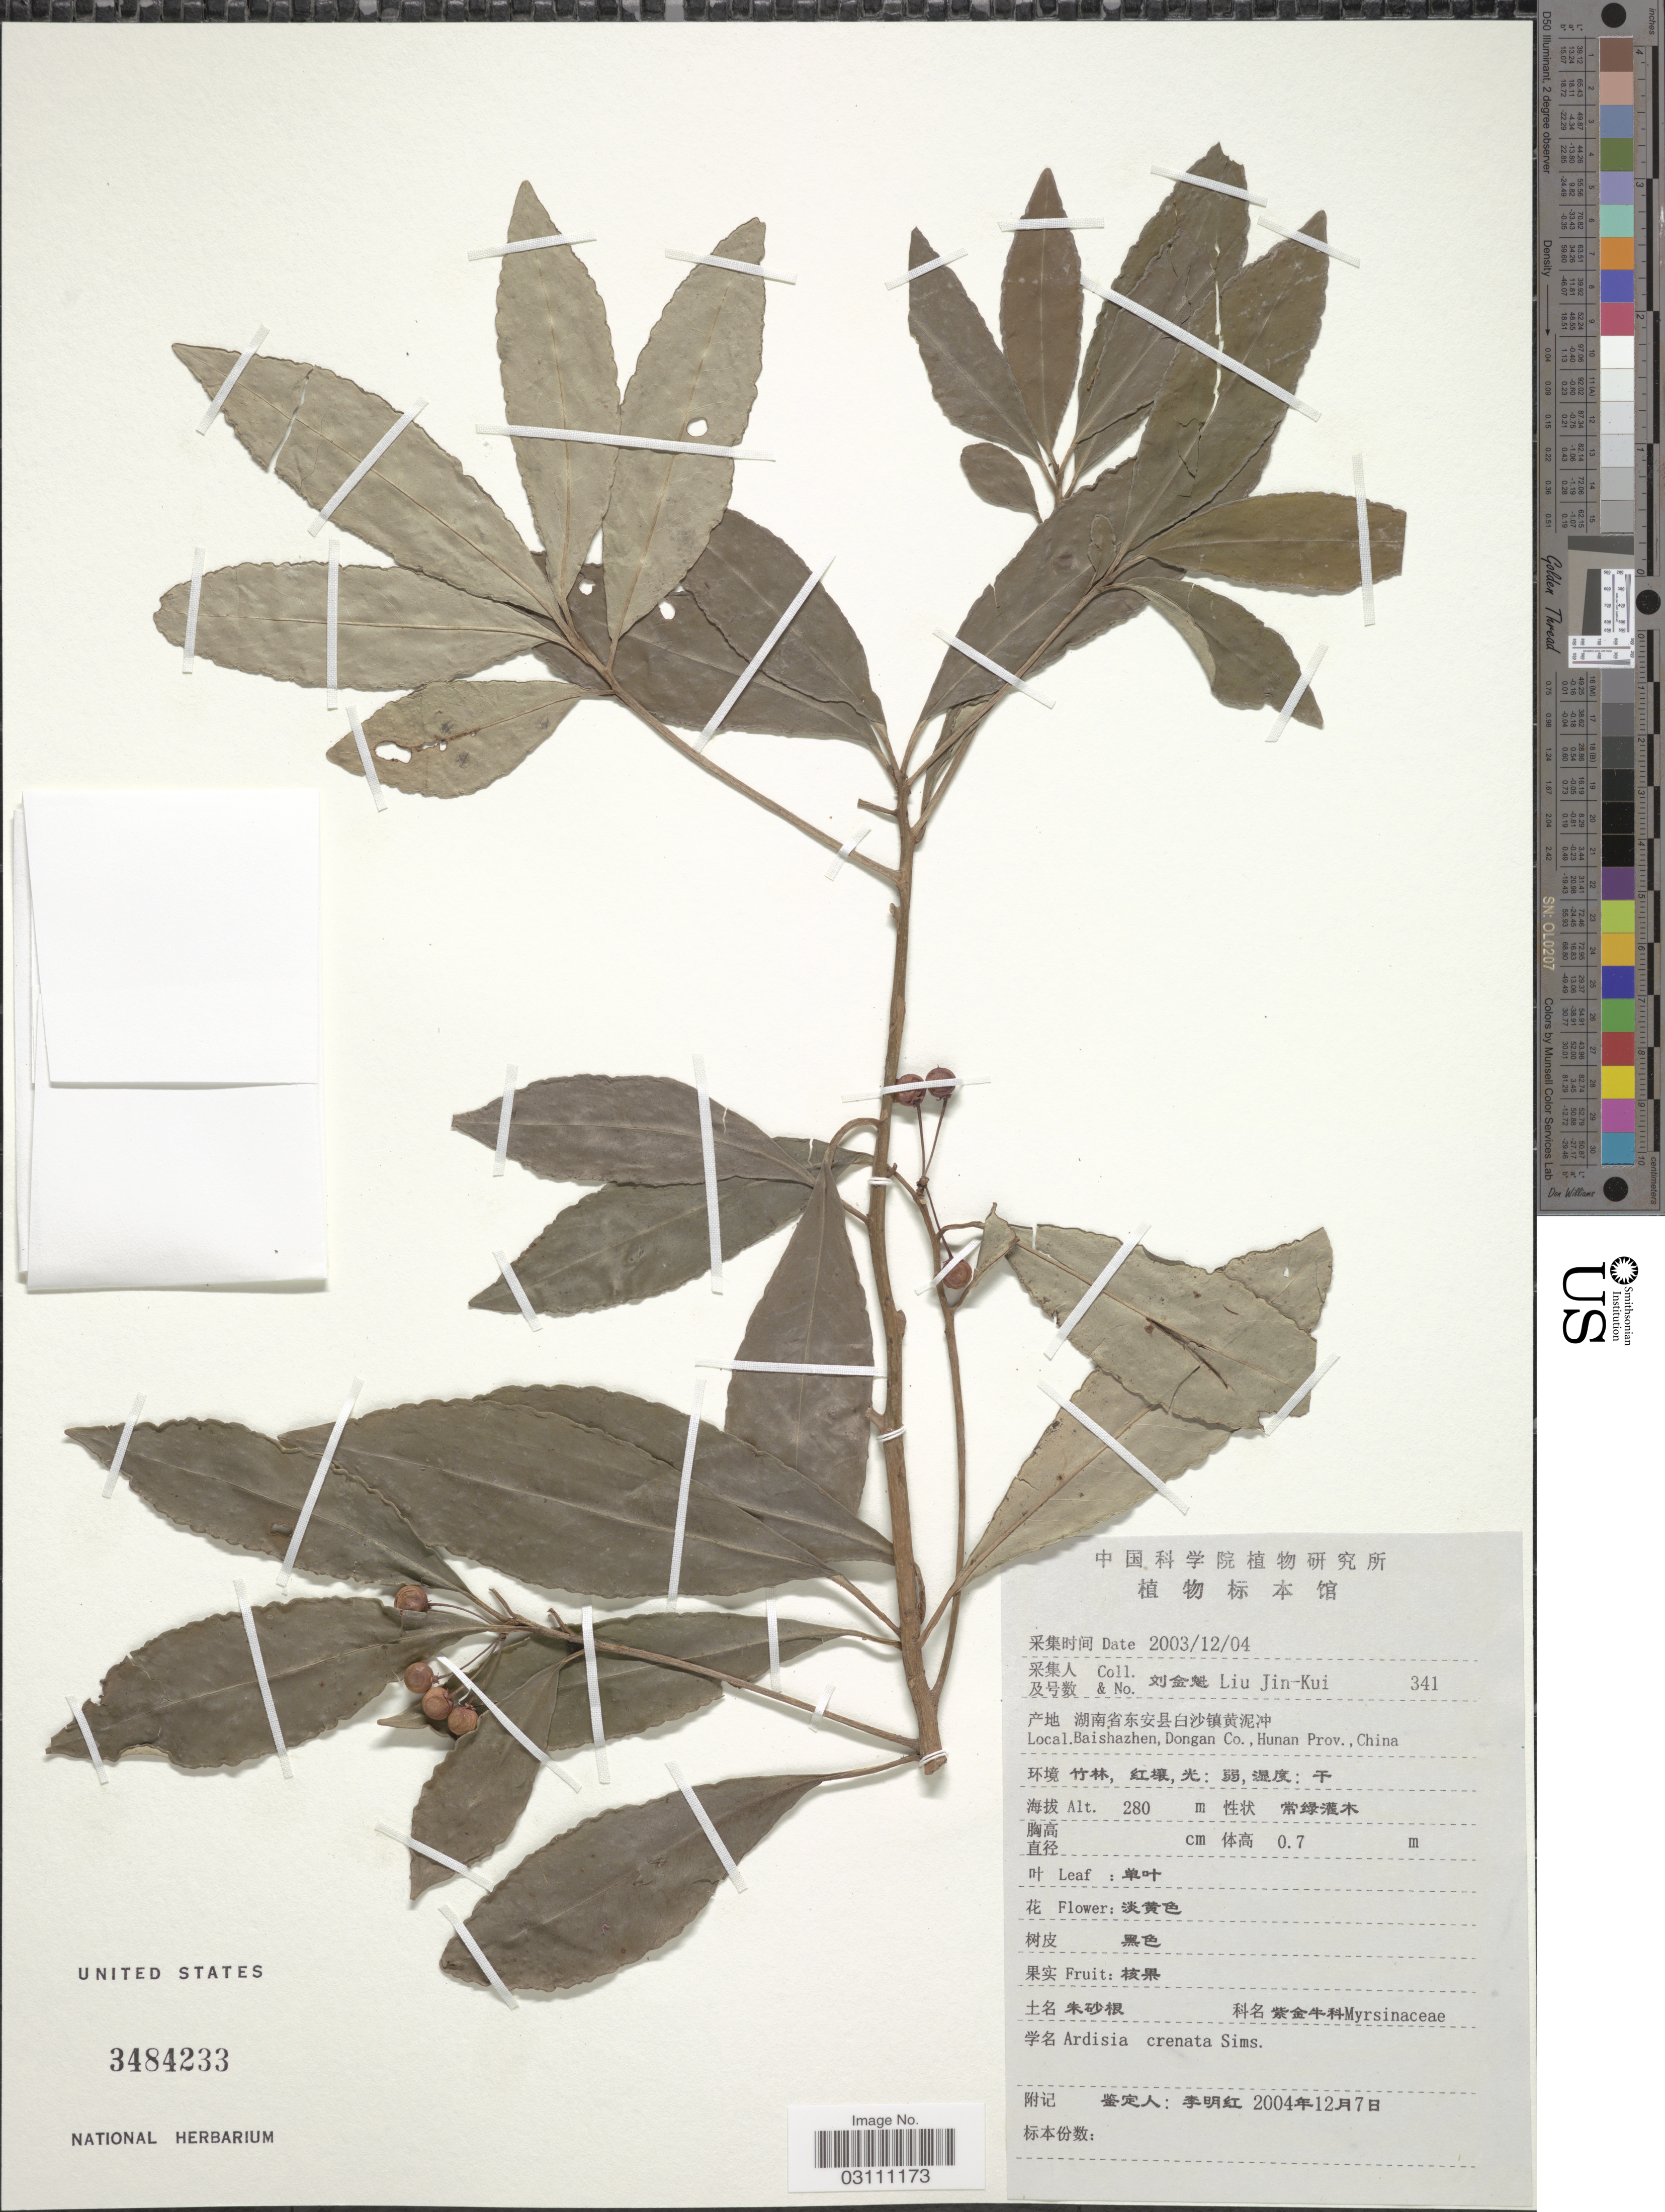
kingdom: Plantae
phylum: Tracheophyta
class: Magnoliopsida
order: Ericales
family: Primulaceae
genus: Ardisia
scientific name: Ardisia crenata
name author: Sims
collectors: Liu Jin-Kui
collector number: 341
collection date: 2003-12-04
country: China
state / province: Hunan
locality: Baishazhen, Dongan Co.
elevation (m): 280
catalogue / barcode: US 3484233